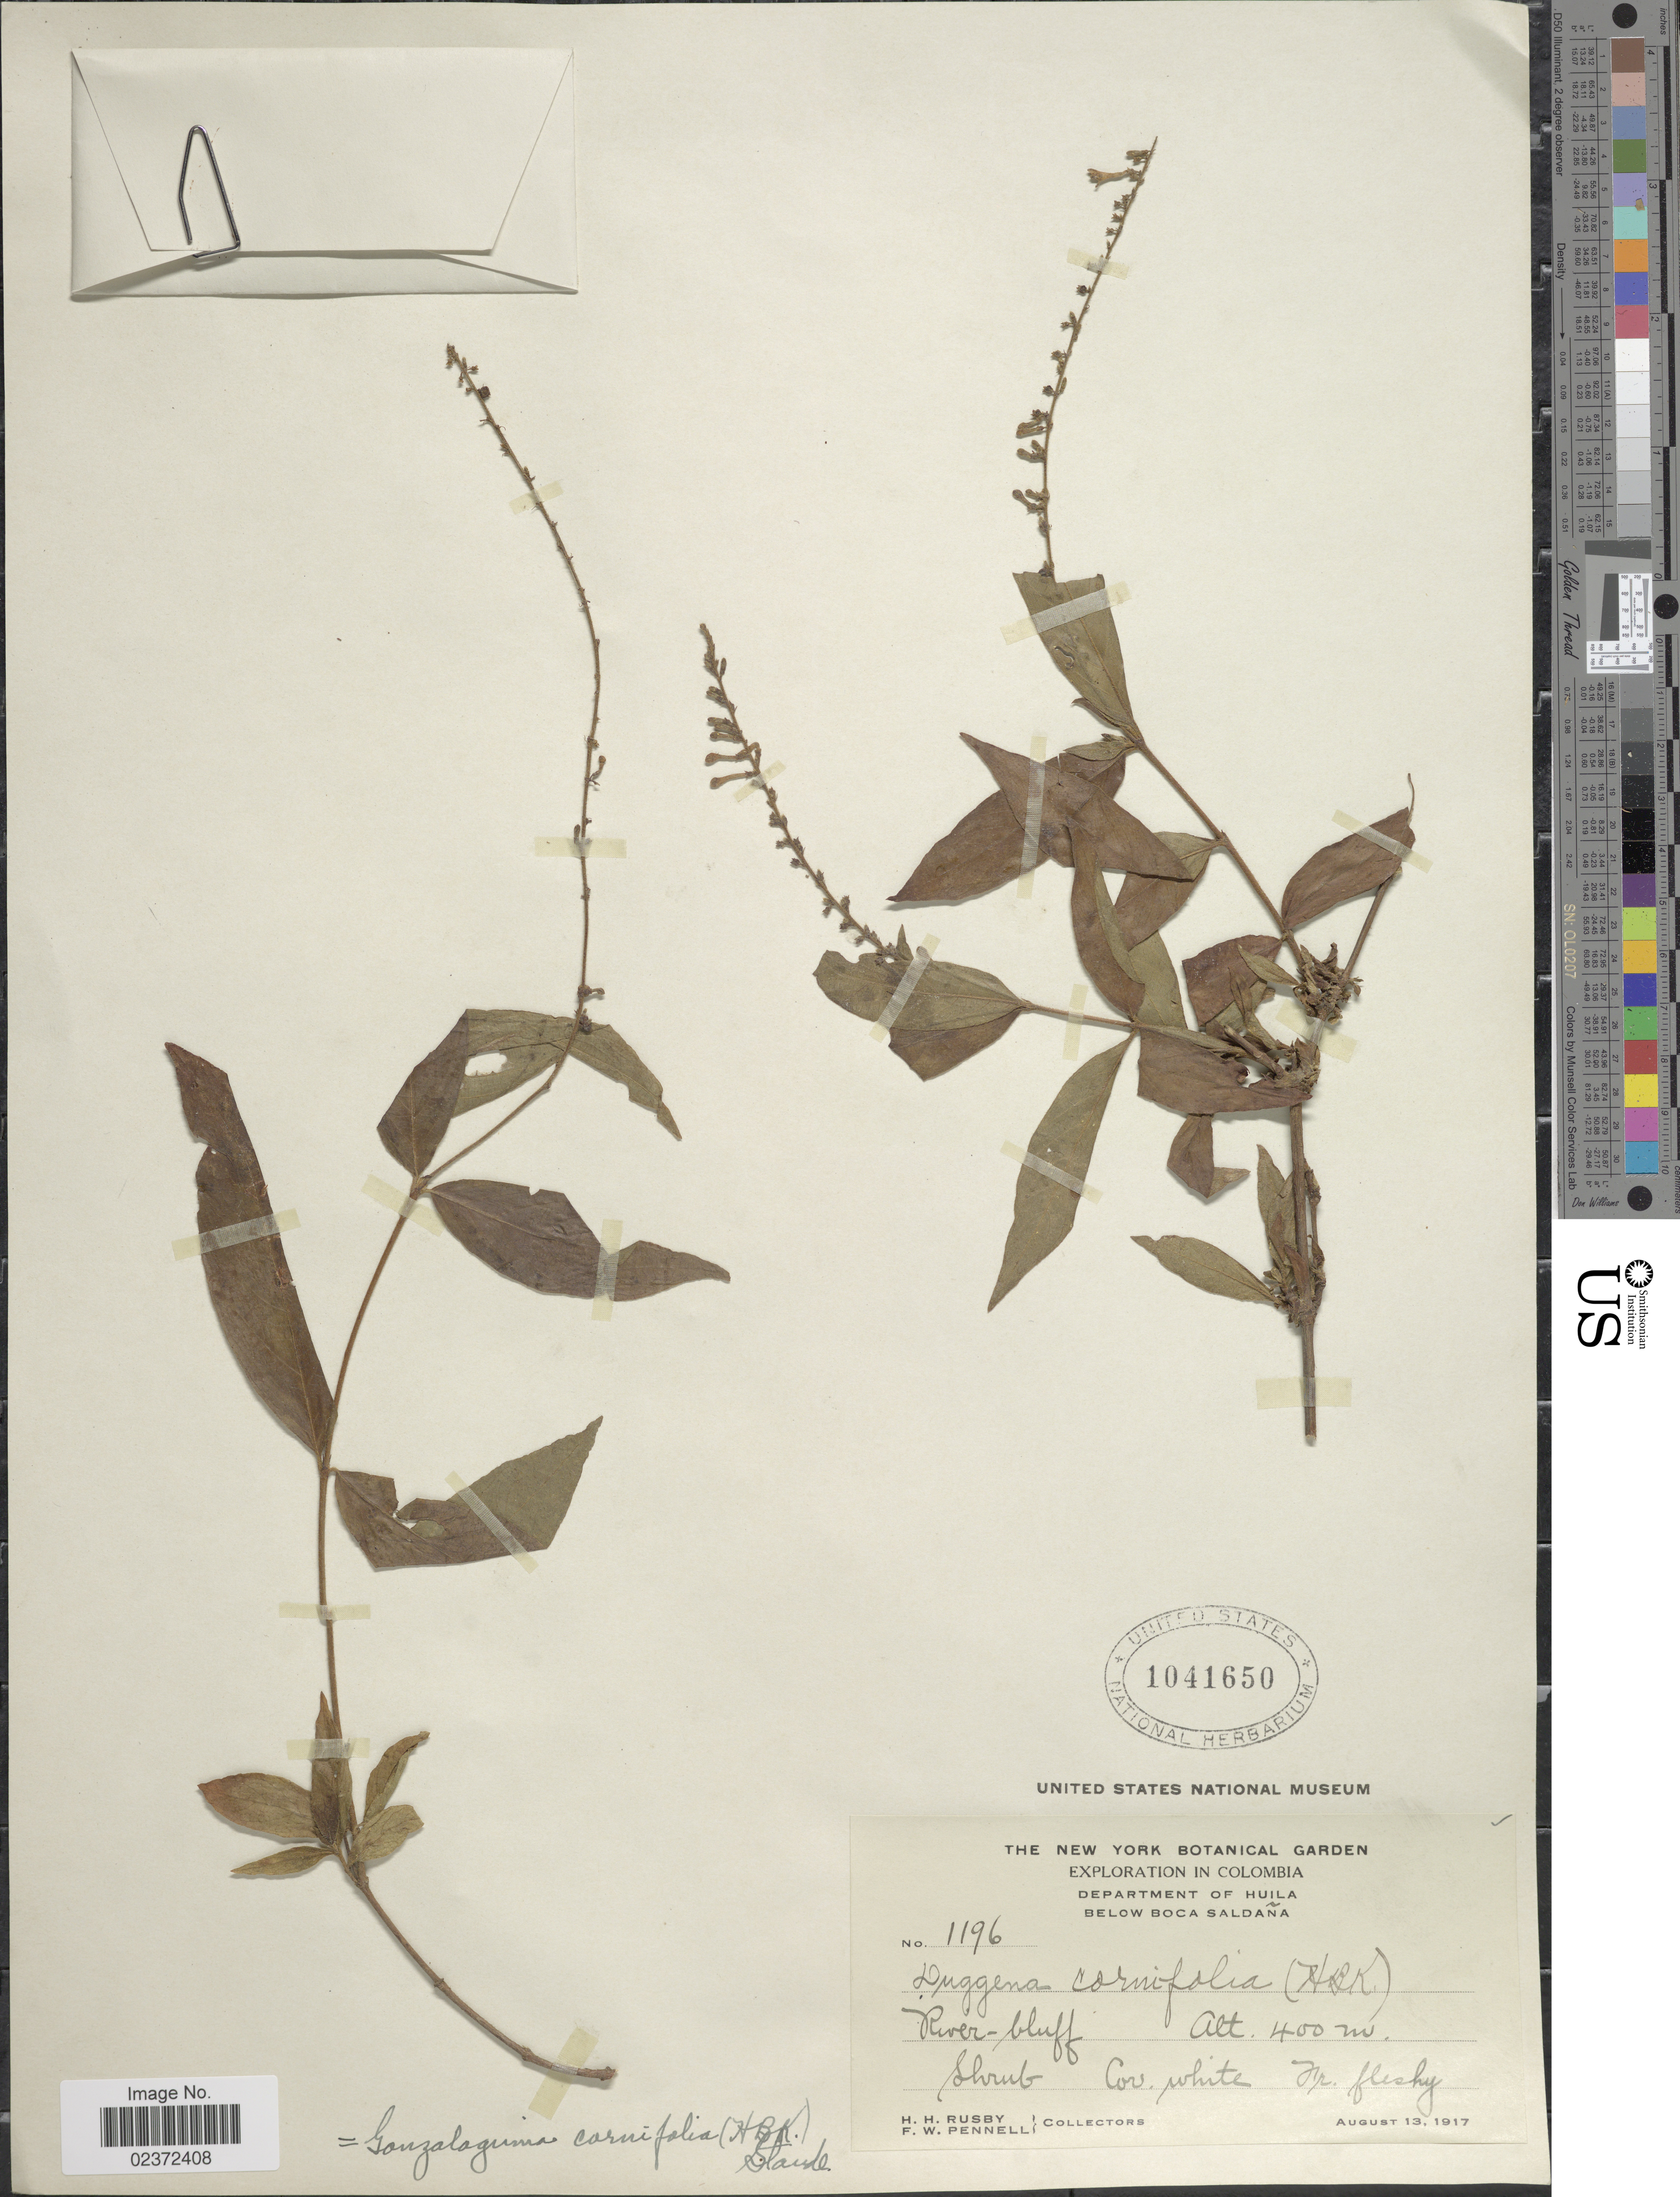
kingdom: Plantae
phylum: Tracheophyta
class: Magnoliopsida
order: Gentianales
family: Rubiaceae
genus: Gonzalagunia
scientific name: Gonzalagunia cornifolia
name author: (Kunth) Standl.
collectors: H. H. Rusby & F. W. Pennell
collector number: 1196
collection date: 1917-08-13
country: Colombia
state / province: Huila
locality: below Boca Saldaña, River-bluff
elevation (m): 400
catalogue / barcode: US 1041650